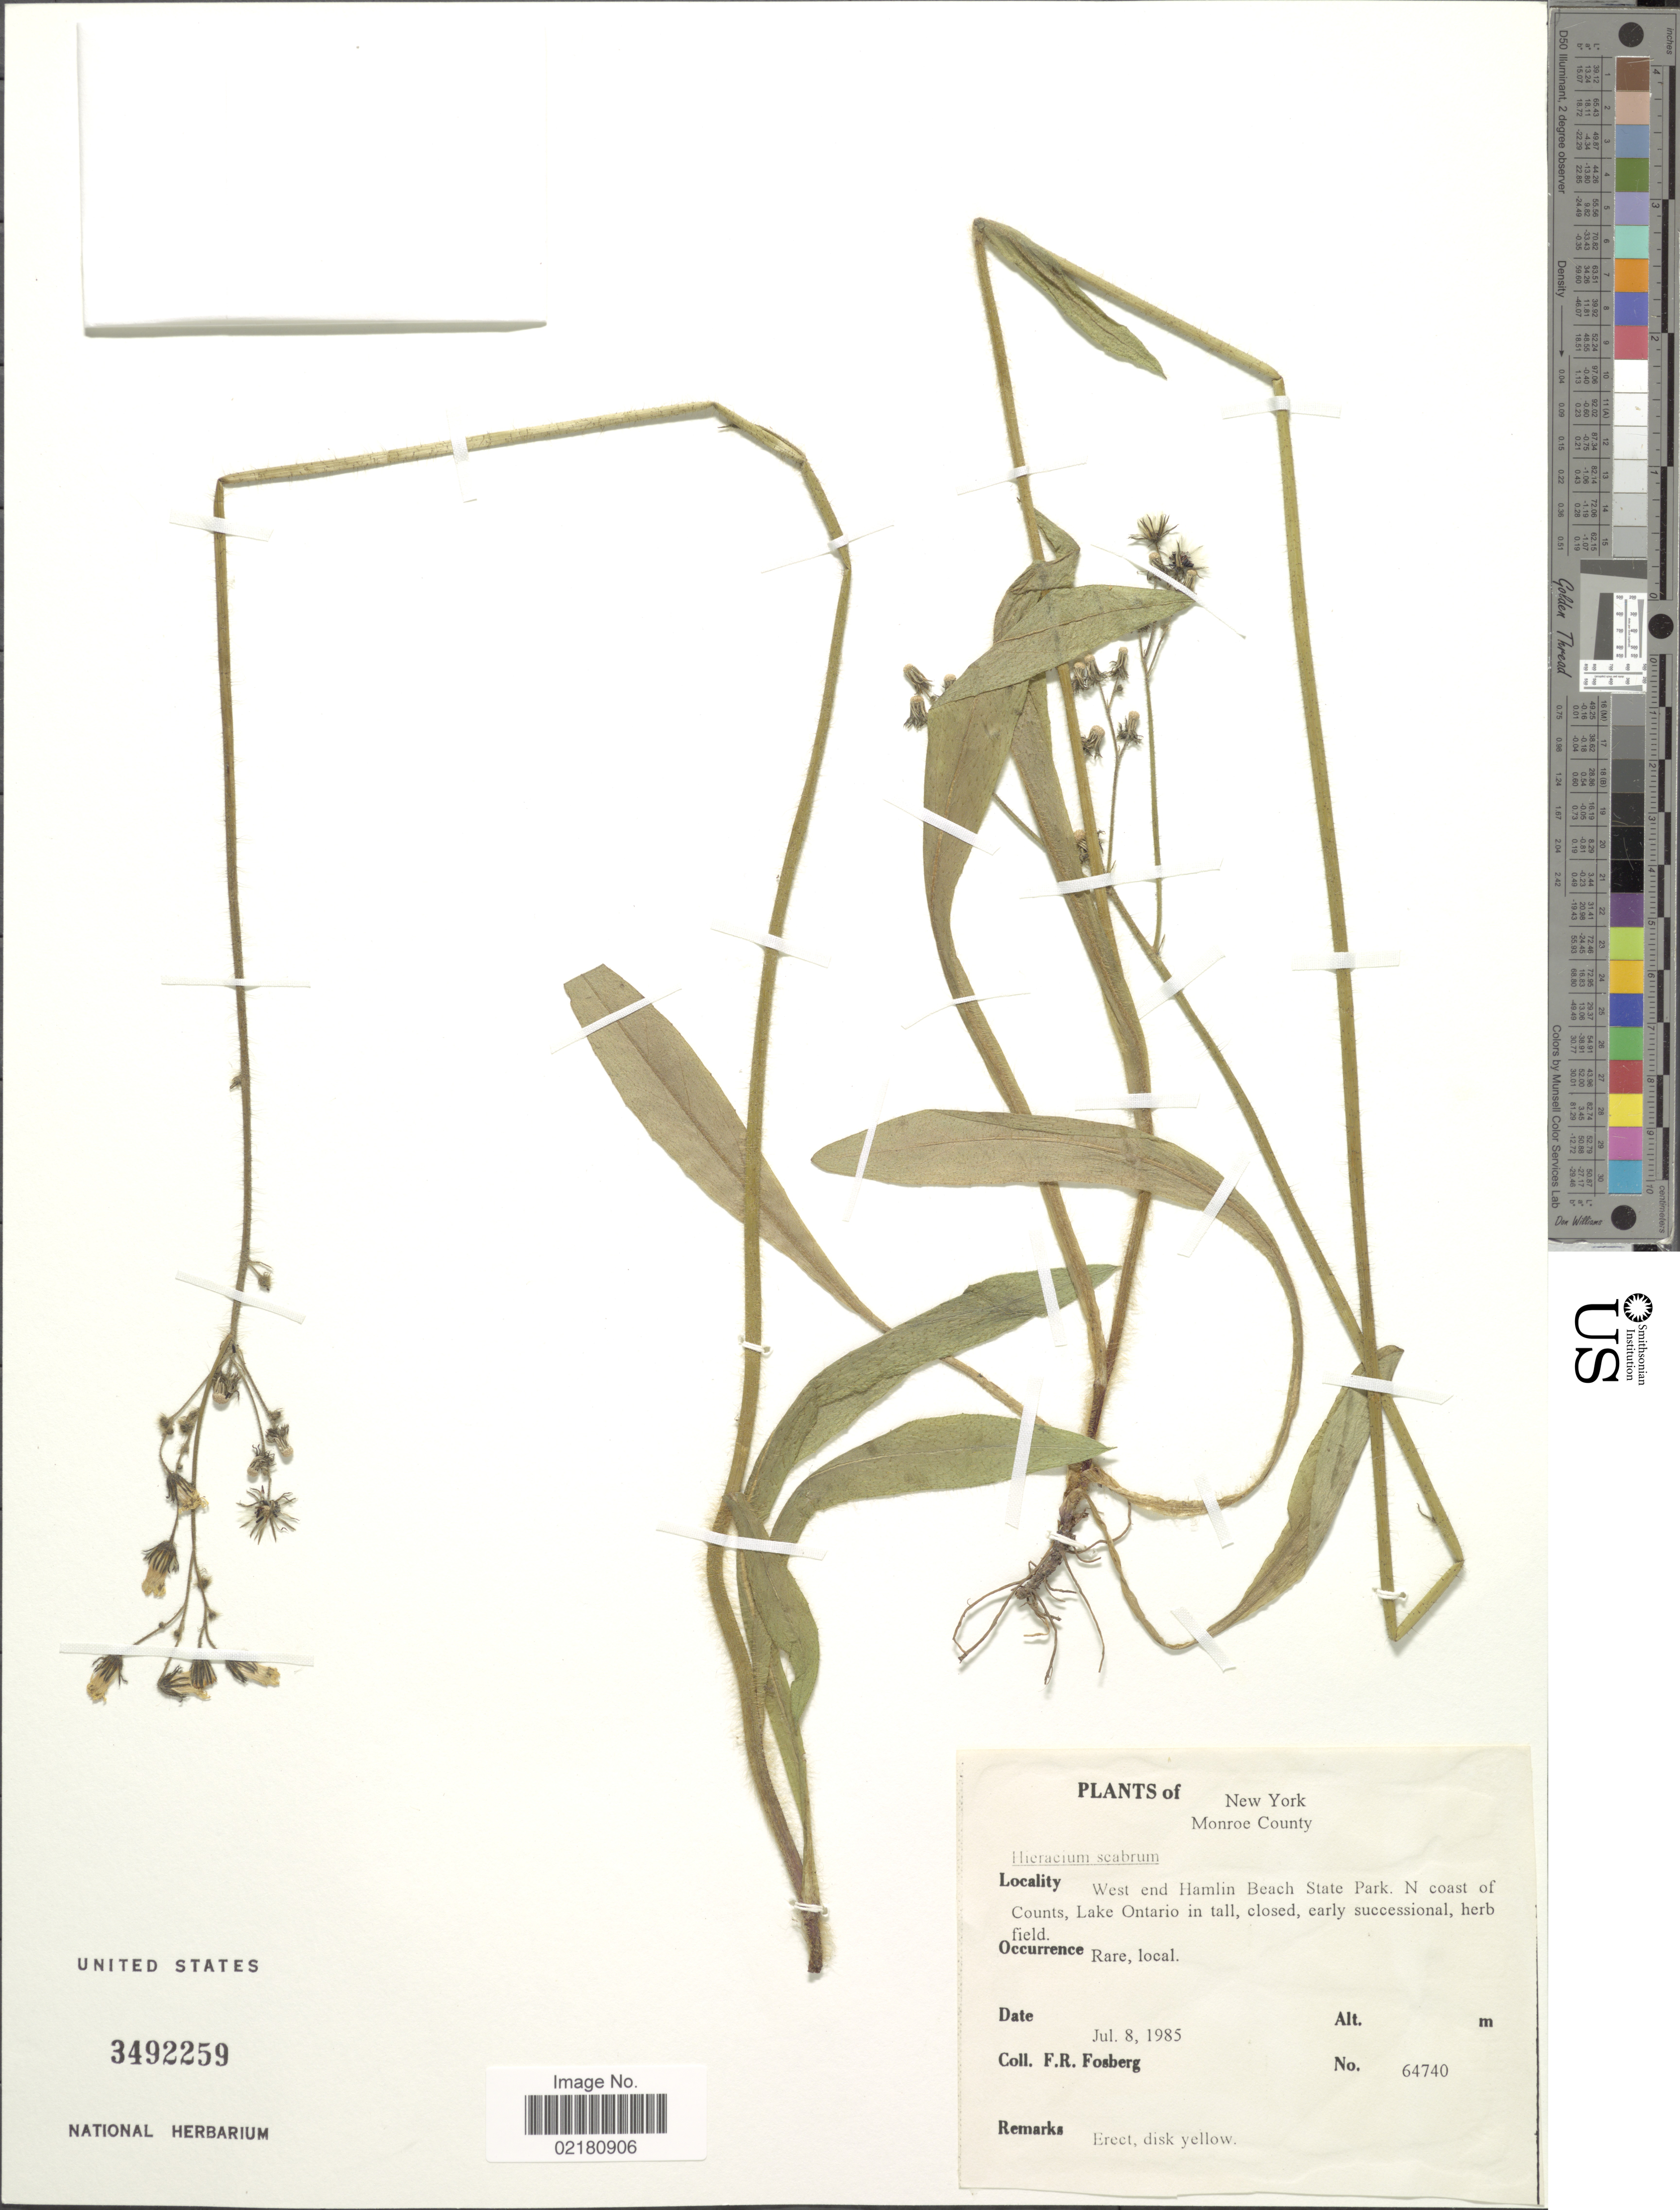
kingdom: Plantae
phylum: Tracheophyta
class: Magnoliopsida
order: Asterales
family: Asteraceae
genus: Pilosella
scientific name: Pilosella verruculata subsp. verruculata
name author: (Link) Soják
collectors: F. R. Fosberg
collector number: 64740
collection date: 1985-07-08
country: United States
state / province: New York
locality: Monroe County. West end Hamlin Beach State PArk N. coast of Counts, LAke Ontario in tall, closed, early successional, herb field.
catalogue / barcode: US 3492259